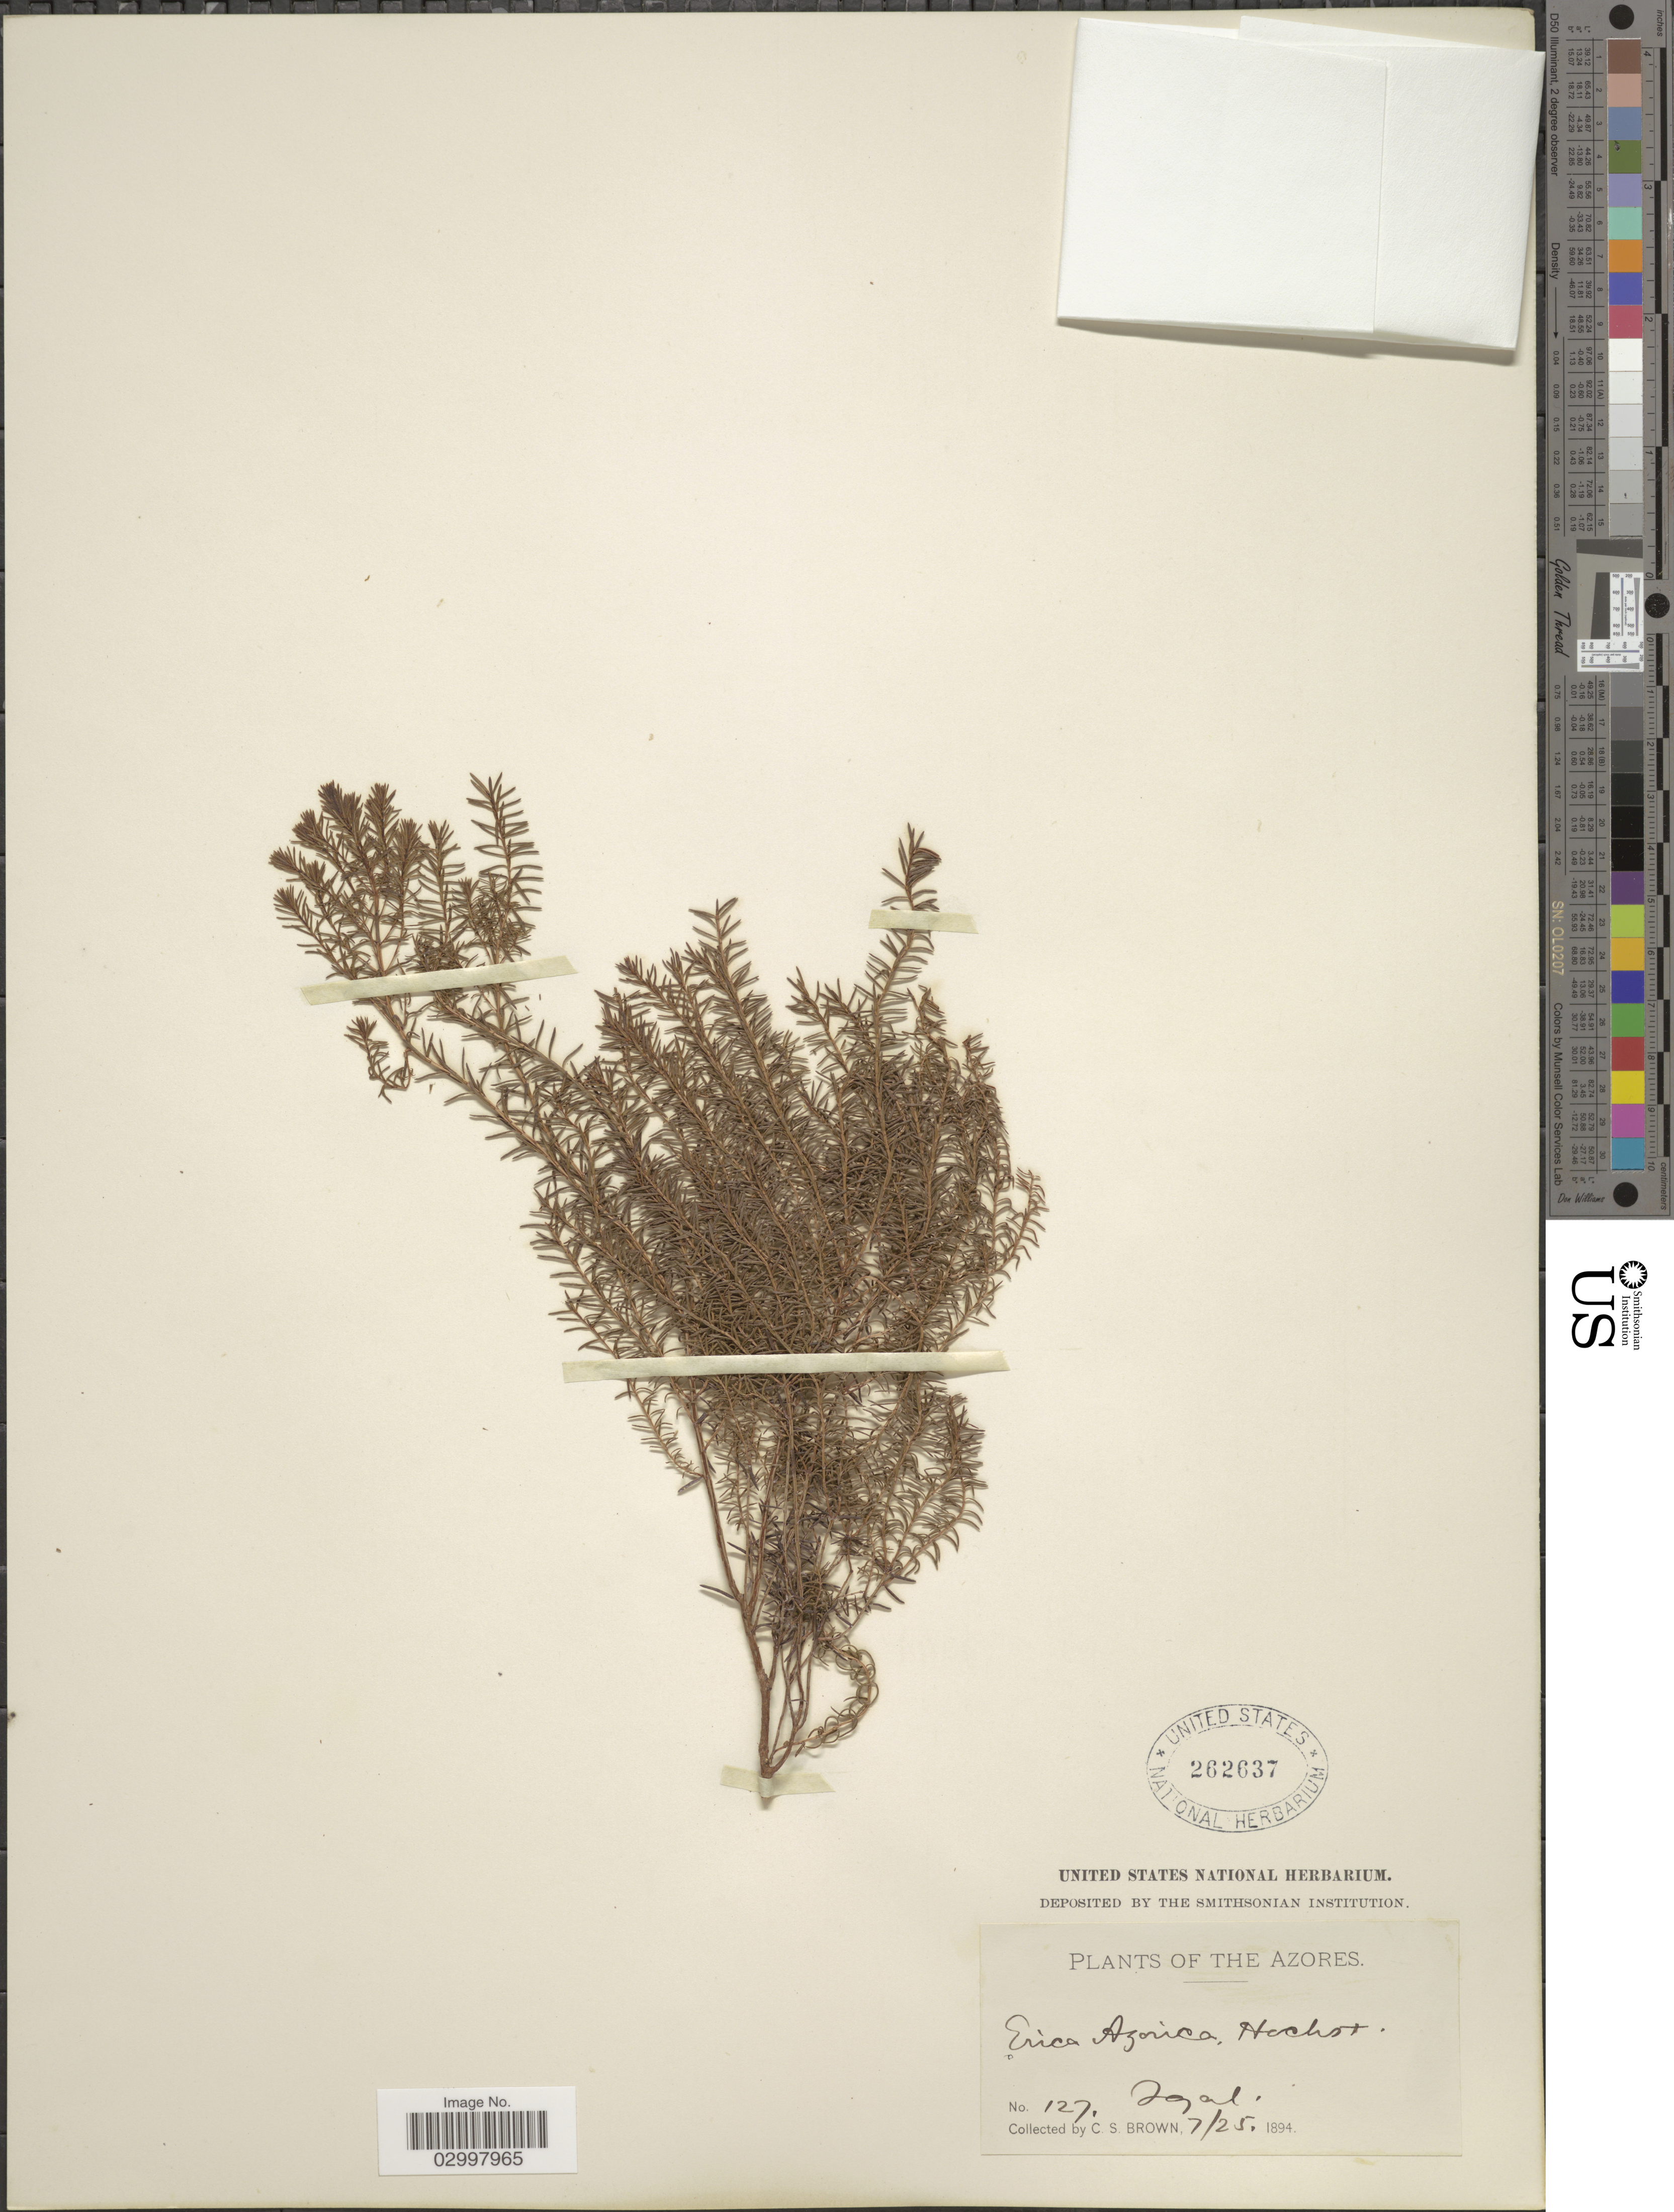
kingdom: Plantae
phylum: Tracheophyta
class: Magnoliopsida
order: Ericales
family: Ericaceae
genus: Erica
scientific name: Erica azorica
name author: Hochst. ex Seub.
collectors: C. S. Brown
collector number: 127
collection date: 1894-07-25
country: Portugal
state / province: Azores (Aut. Reg.)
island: Faial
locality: The Azores. Fayal.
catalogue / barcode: US 262637